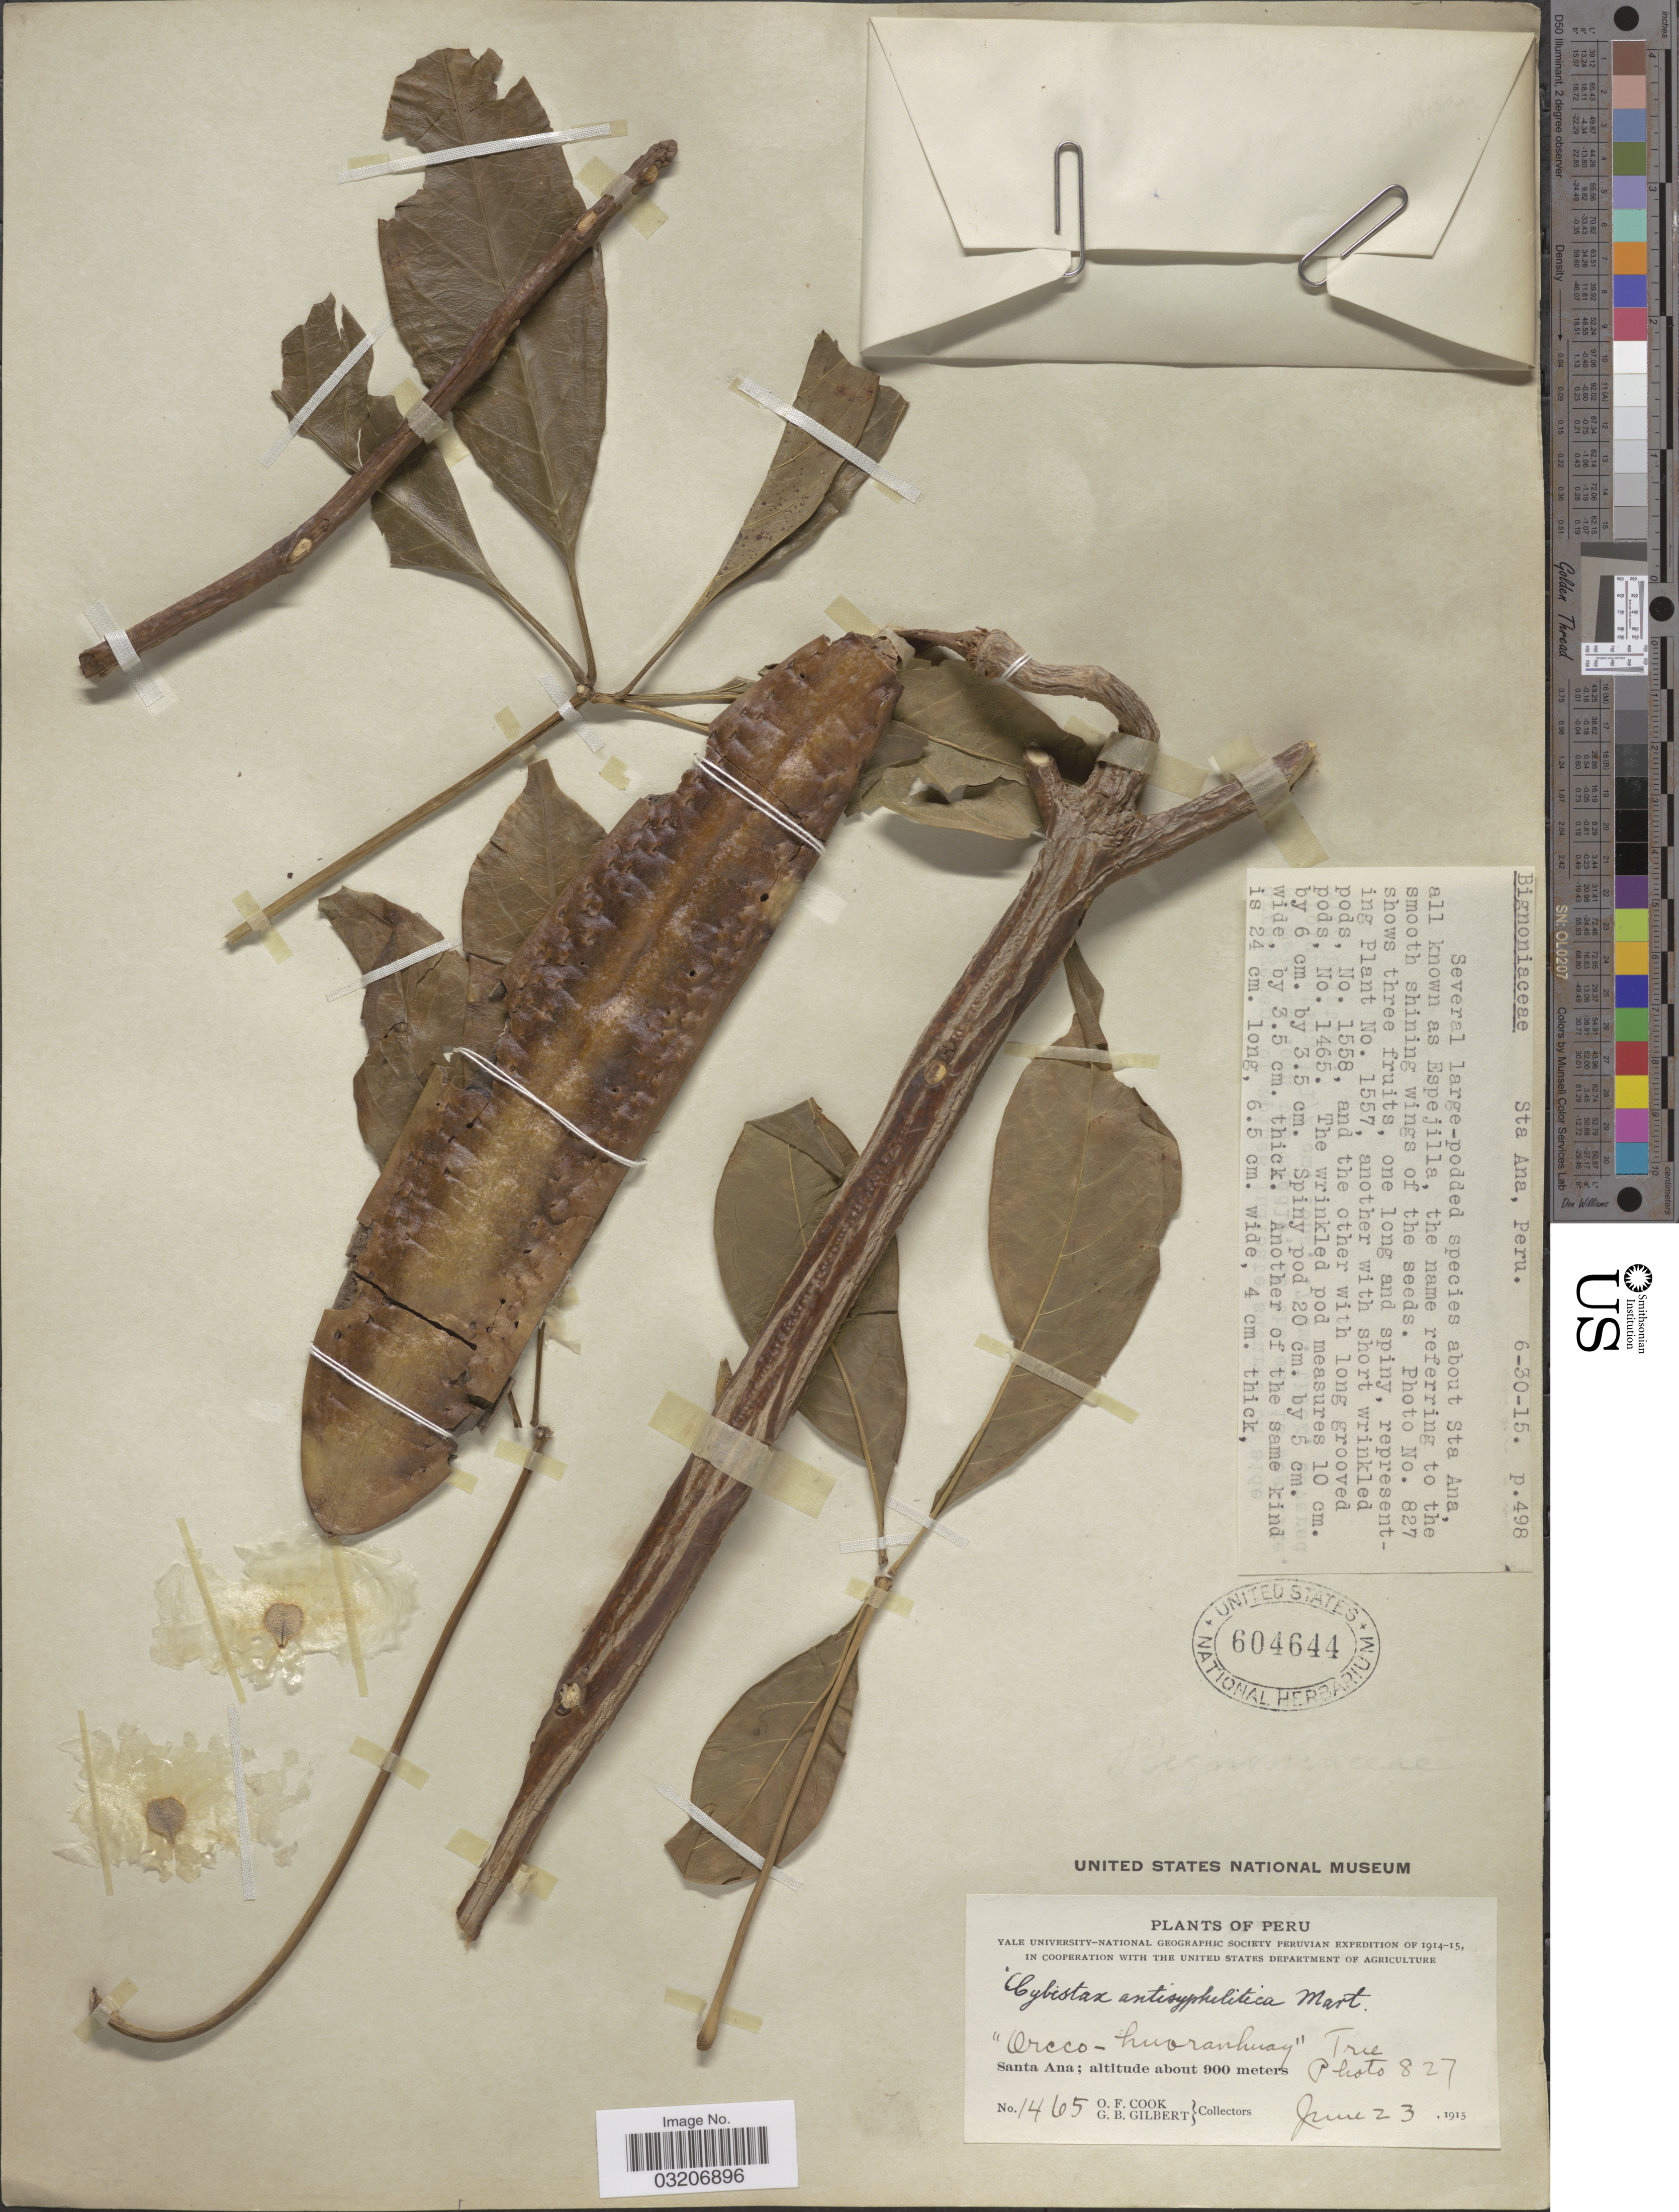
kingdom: Plantae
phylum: Tracheophyta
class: Magnoliopsida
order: Lamiales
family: Bignoniaceae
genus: Cybistax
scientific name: Cybistax antisyphilitica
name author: (Mart.) DC.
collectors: O. F. Cook & G. B. Gilbert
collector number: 1465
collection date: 1915-06-23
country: Peru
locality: Santa Ana.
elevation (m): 900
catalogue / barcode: US 604644